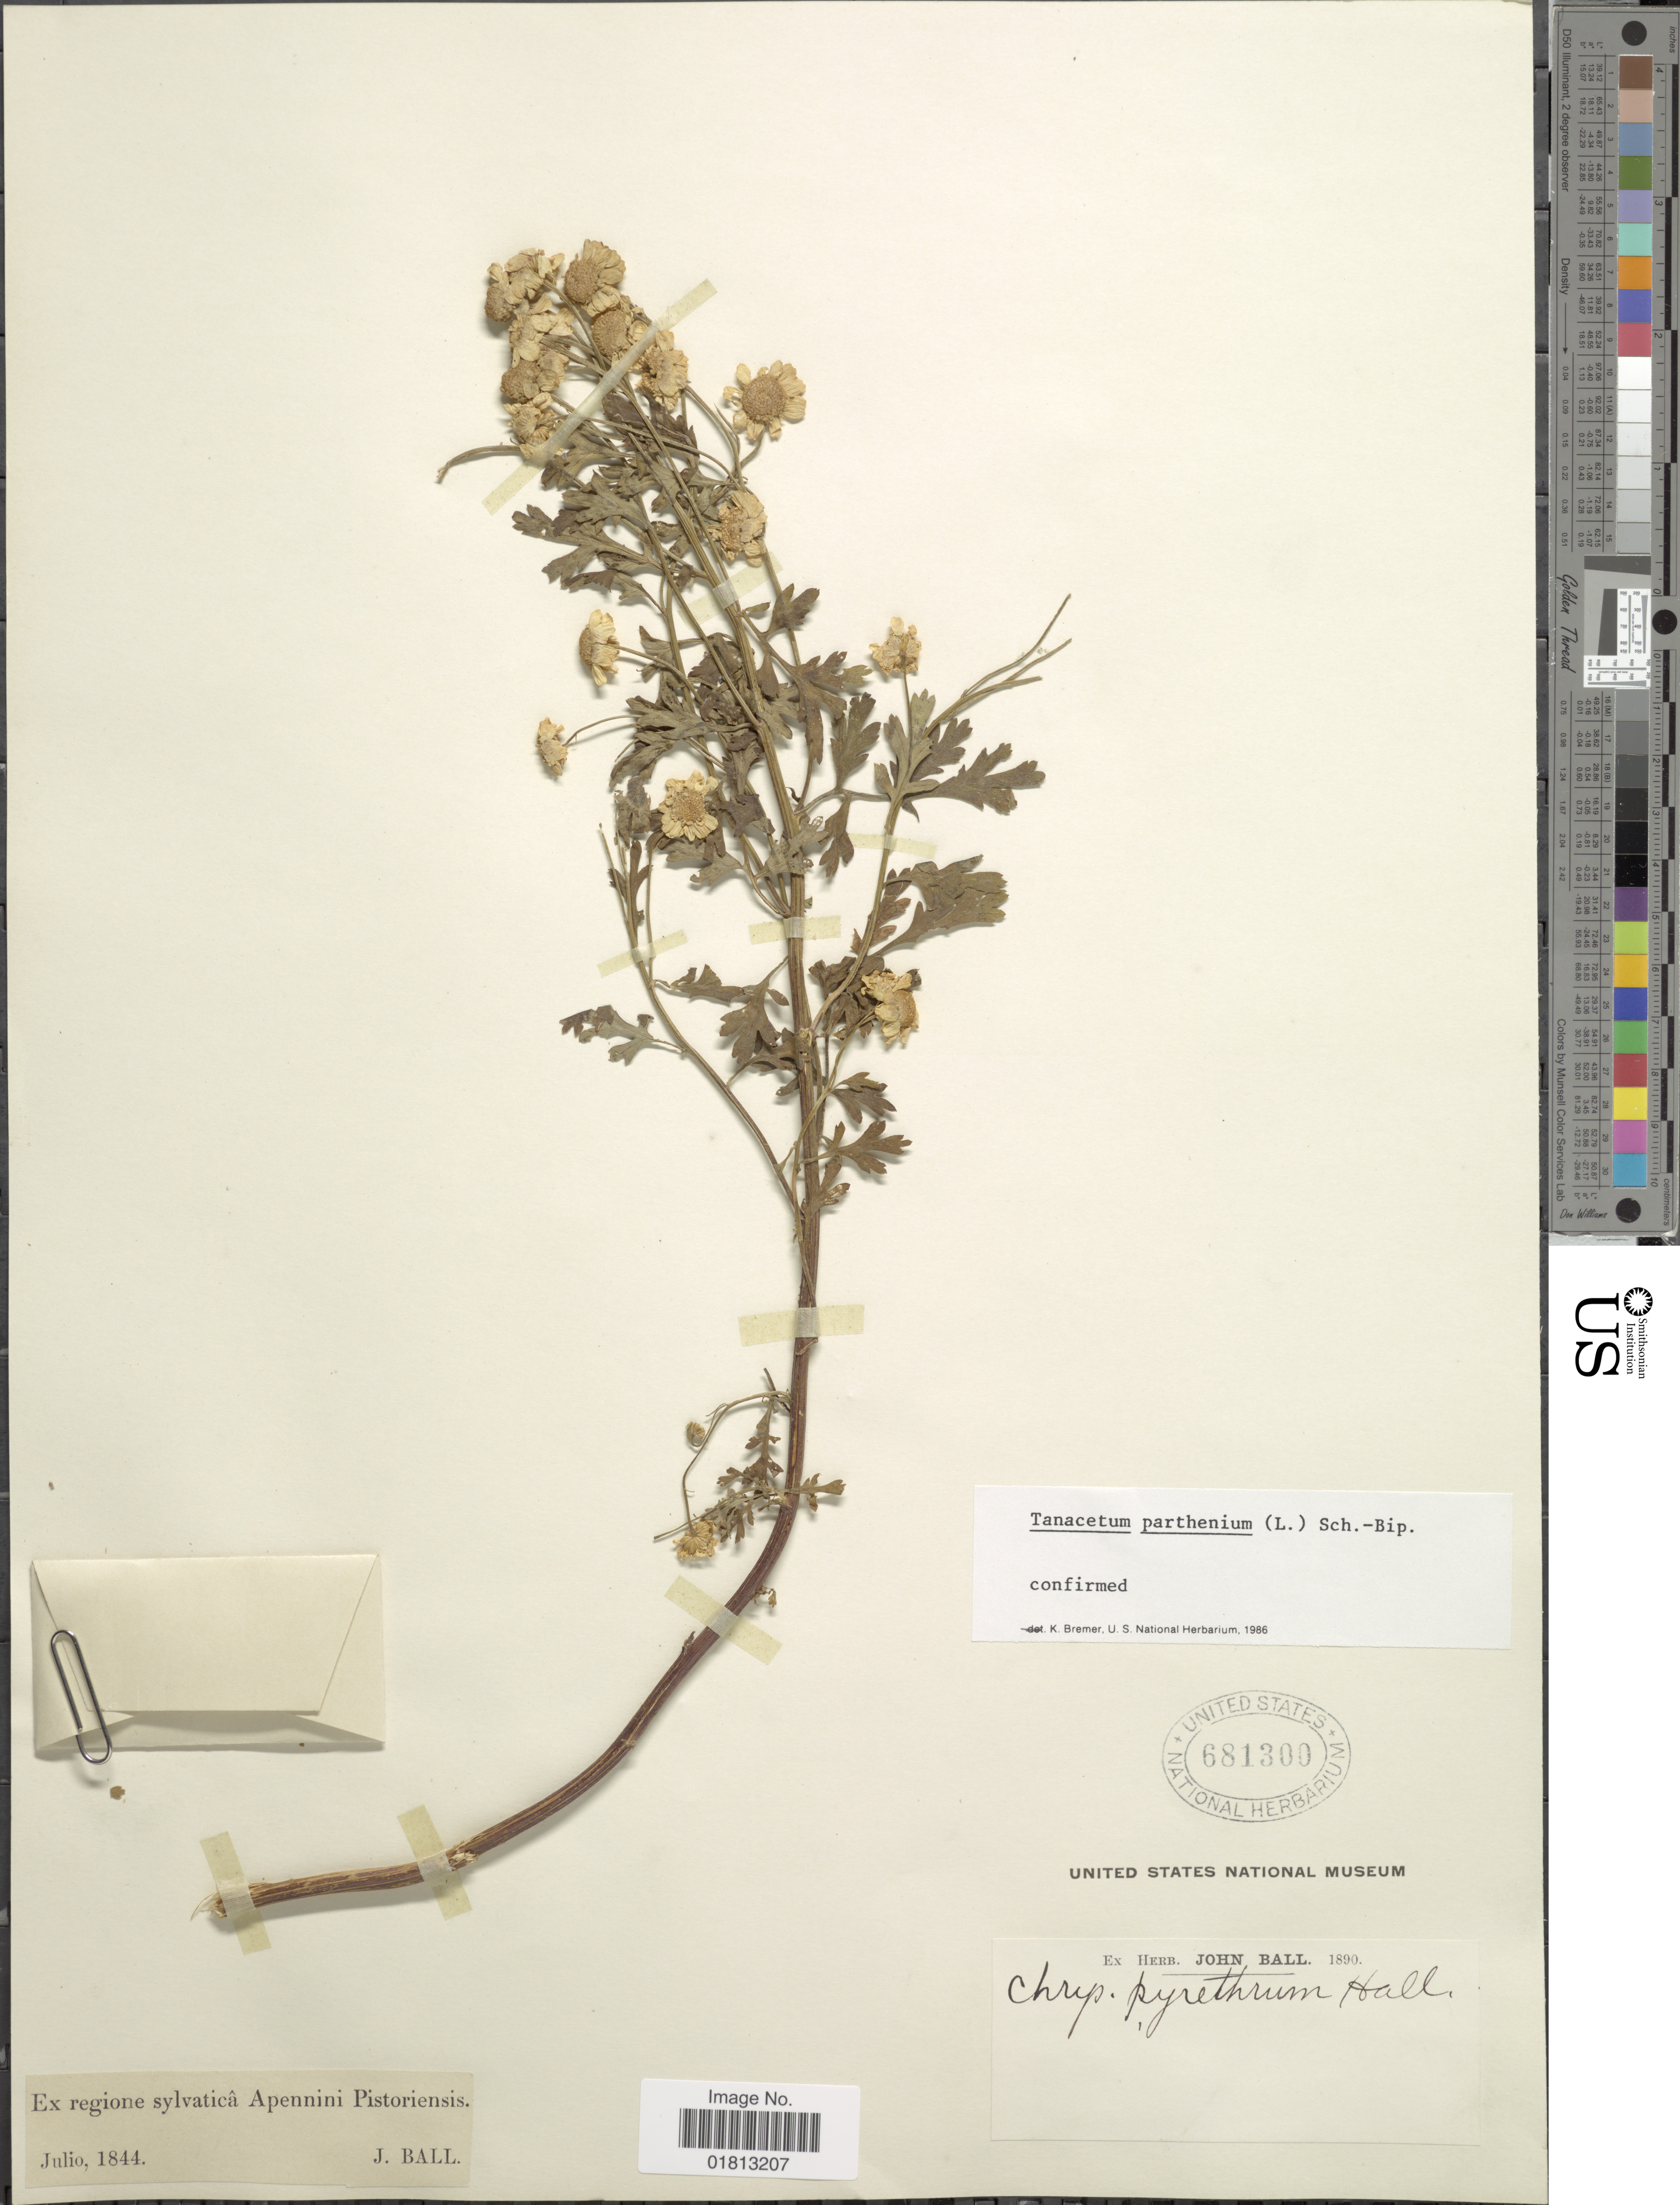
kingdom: Plantae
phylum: Tracheophyta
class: Magnoliopsida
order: Asterales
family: Asteraceae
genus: Tanacetum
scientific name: Tanacetum parthenium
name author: (L.) Sch. Bip.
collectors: J. Ball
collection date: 1844-07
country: Italy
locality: Ex regione sylvatica Apennini Pistoriensis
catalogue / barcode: US 681300